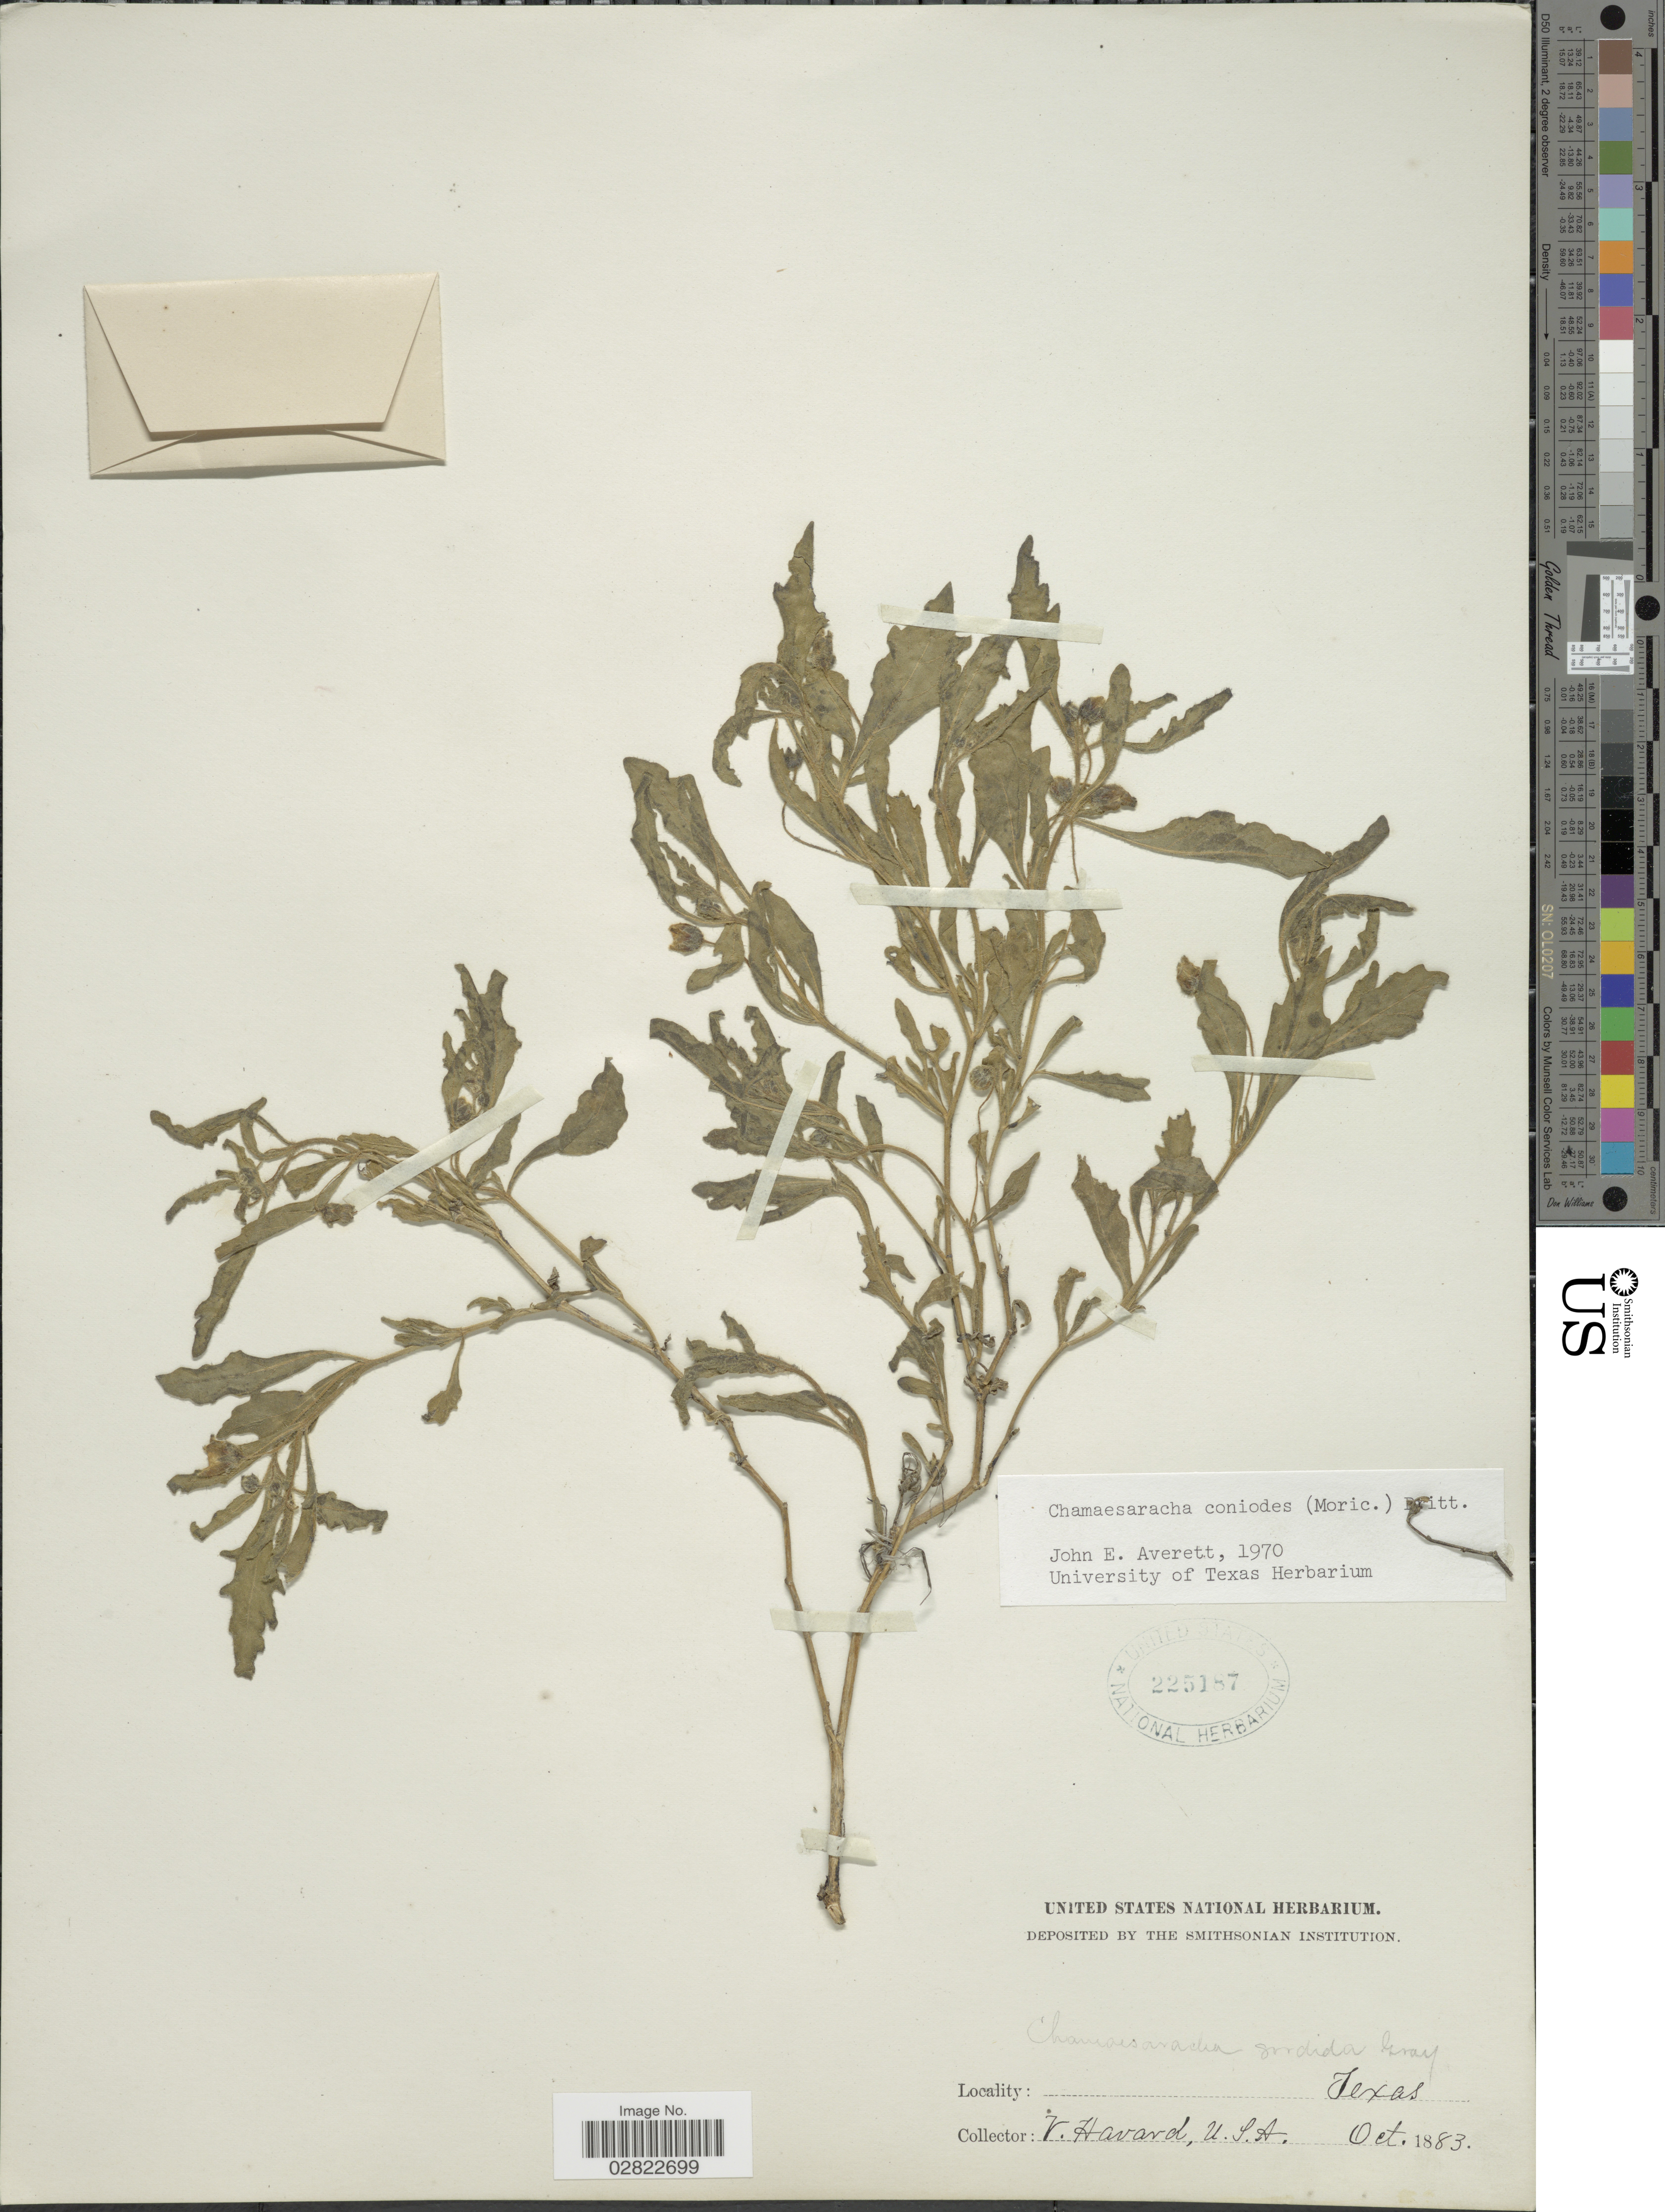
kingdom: Plantae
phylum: Tracheophyta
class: Magnoliopsida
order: Solanales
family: Solanaceae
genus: Chamaesaracha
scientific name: Chamaesaracha coniodes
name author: (Moric. ex Dunal) Britton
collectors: V. Havard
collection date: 1883-10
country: United States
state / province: Texas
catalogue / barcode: US 225187